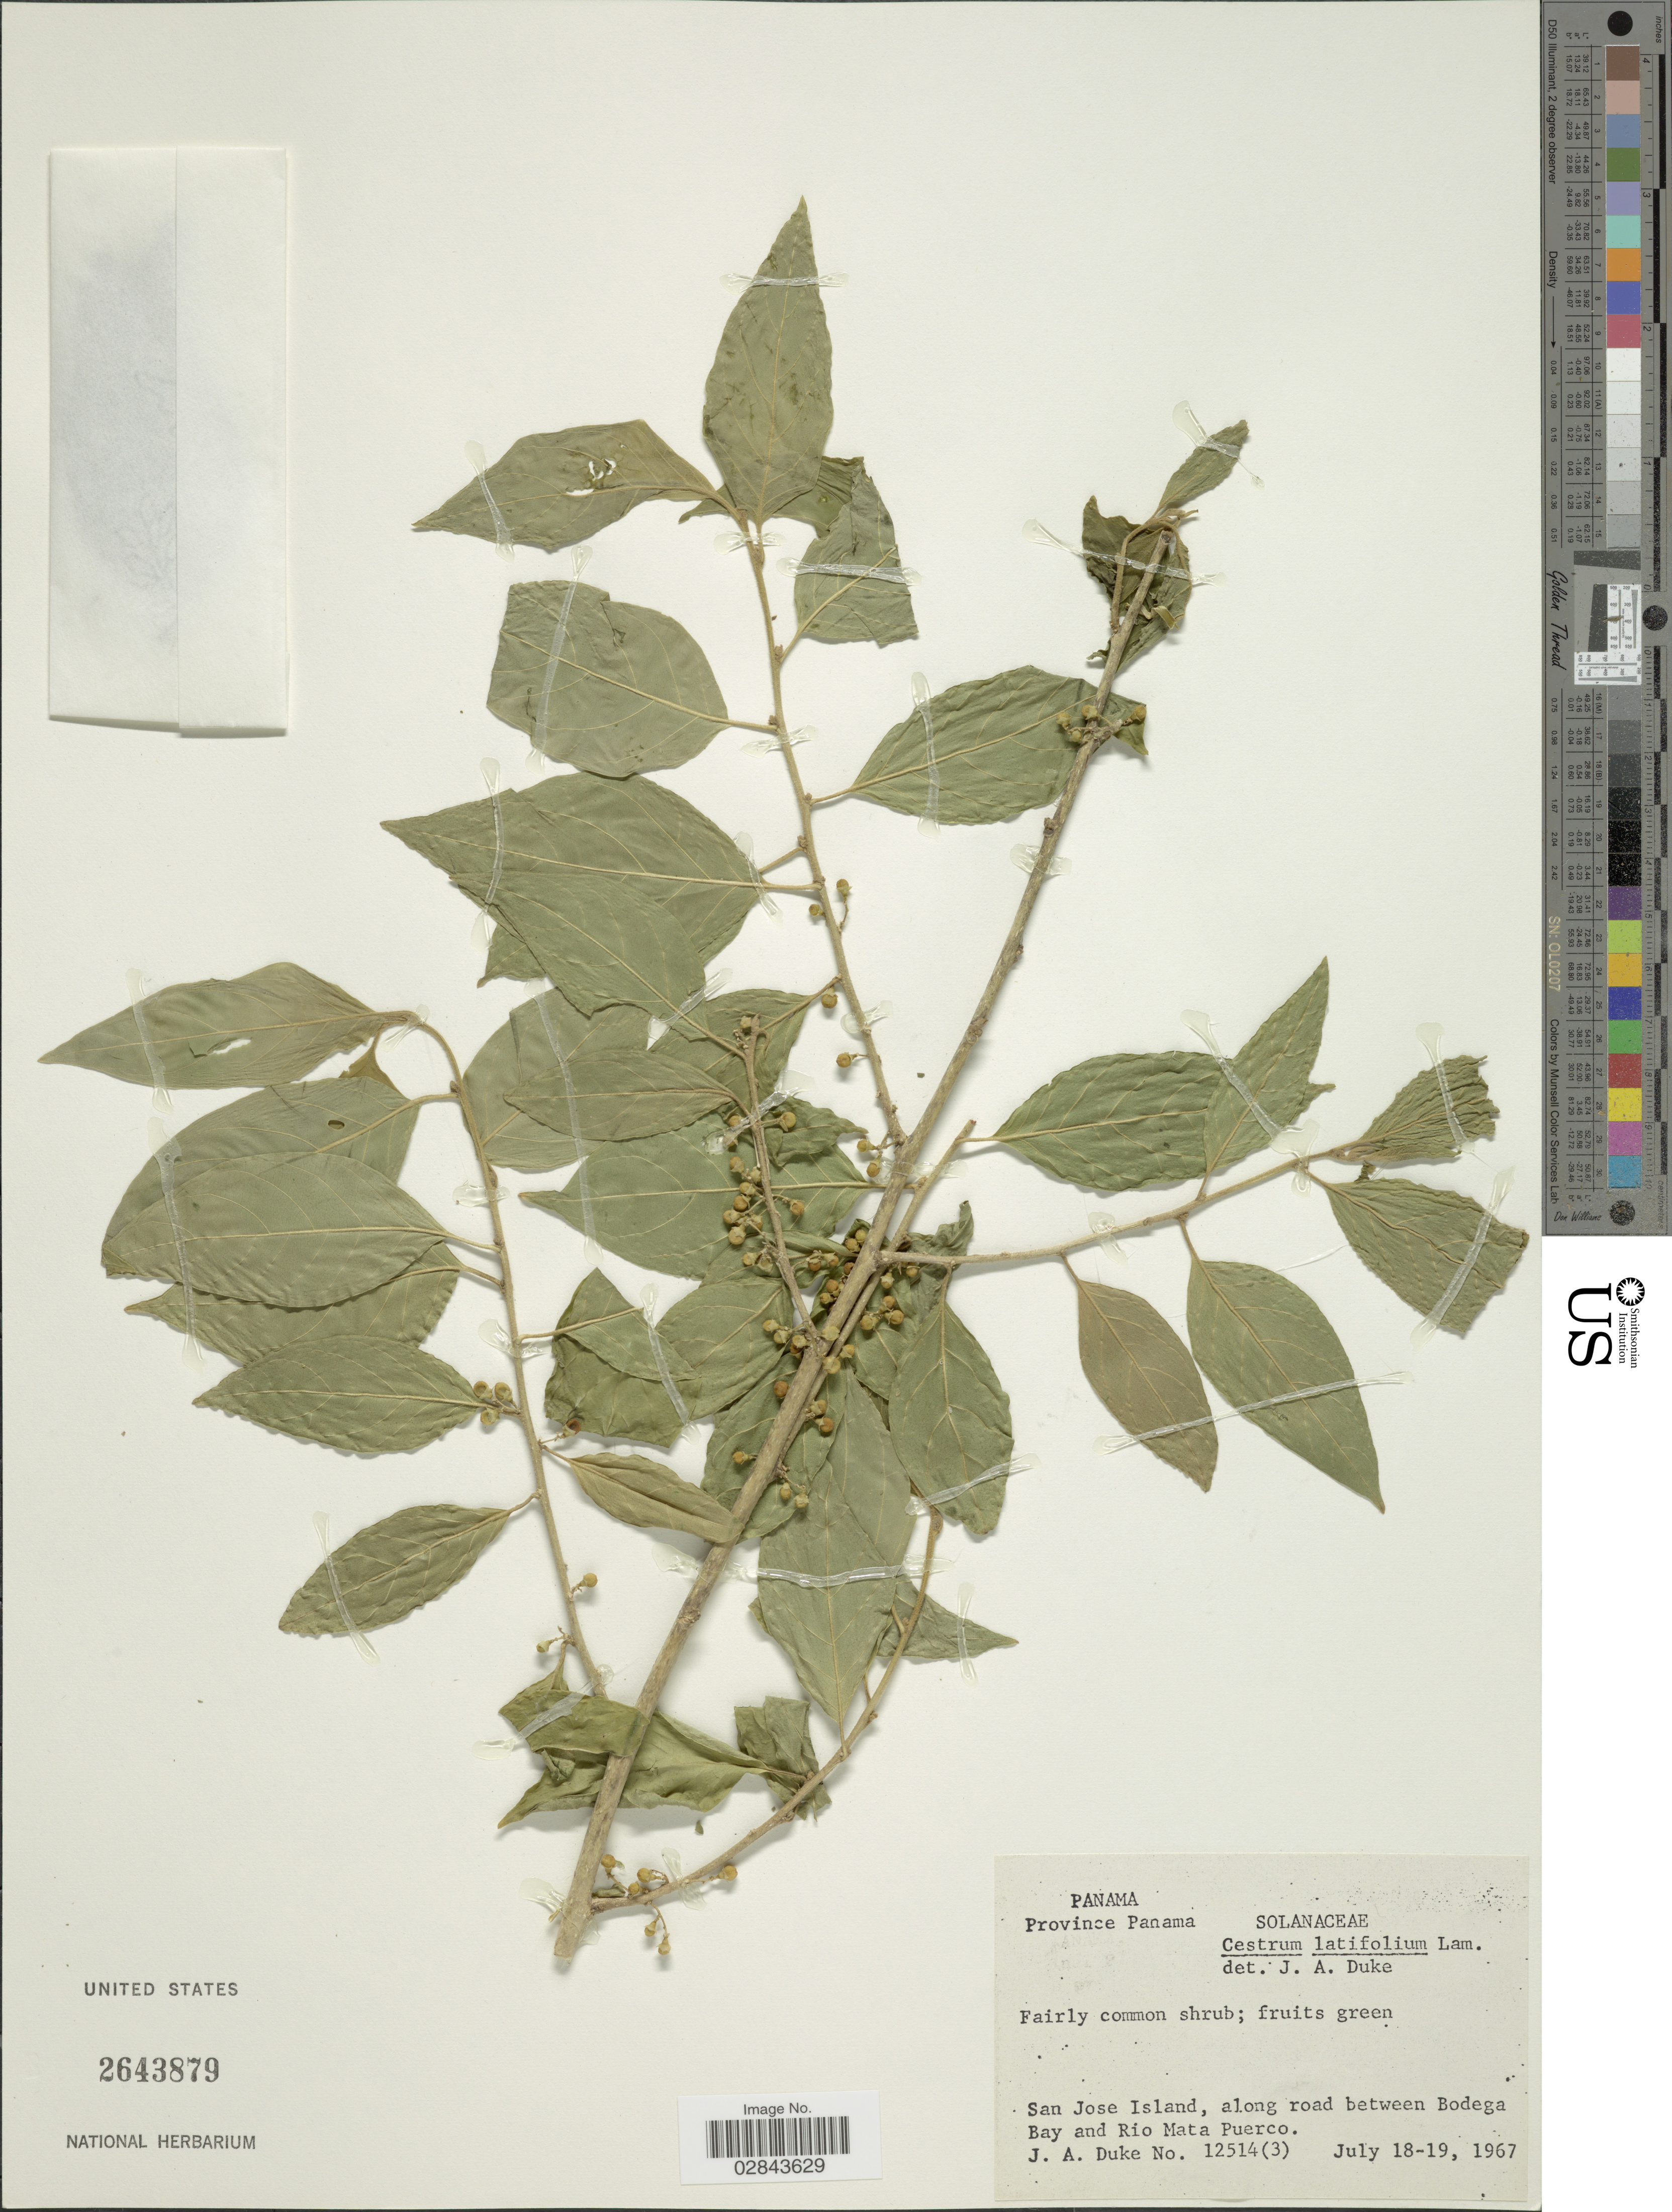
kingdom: Plantae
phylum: Tracheophyta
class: Magnoliopsida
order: Solanales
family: Solanaceae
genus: Cestrum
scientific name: Cestrum latifolium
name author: Lam.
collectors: J. A. Duke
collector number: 12514(3)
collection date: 1967-07-18/1967-07-19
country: Panama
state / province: Panamá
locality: Province Panama, San Jose Island, along road between Bodega Bay and Rio Mata Puerco.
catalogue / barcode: US 2643879